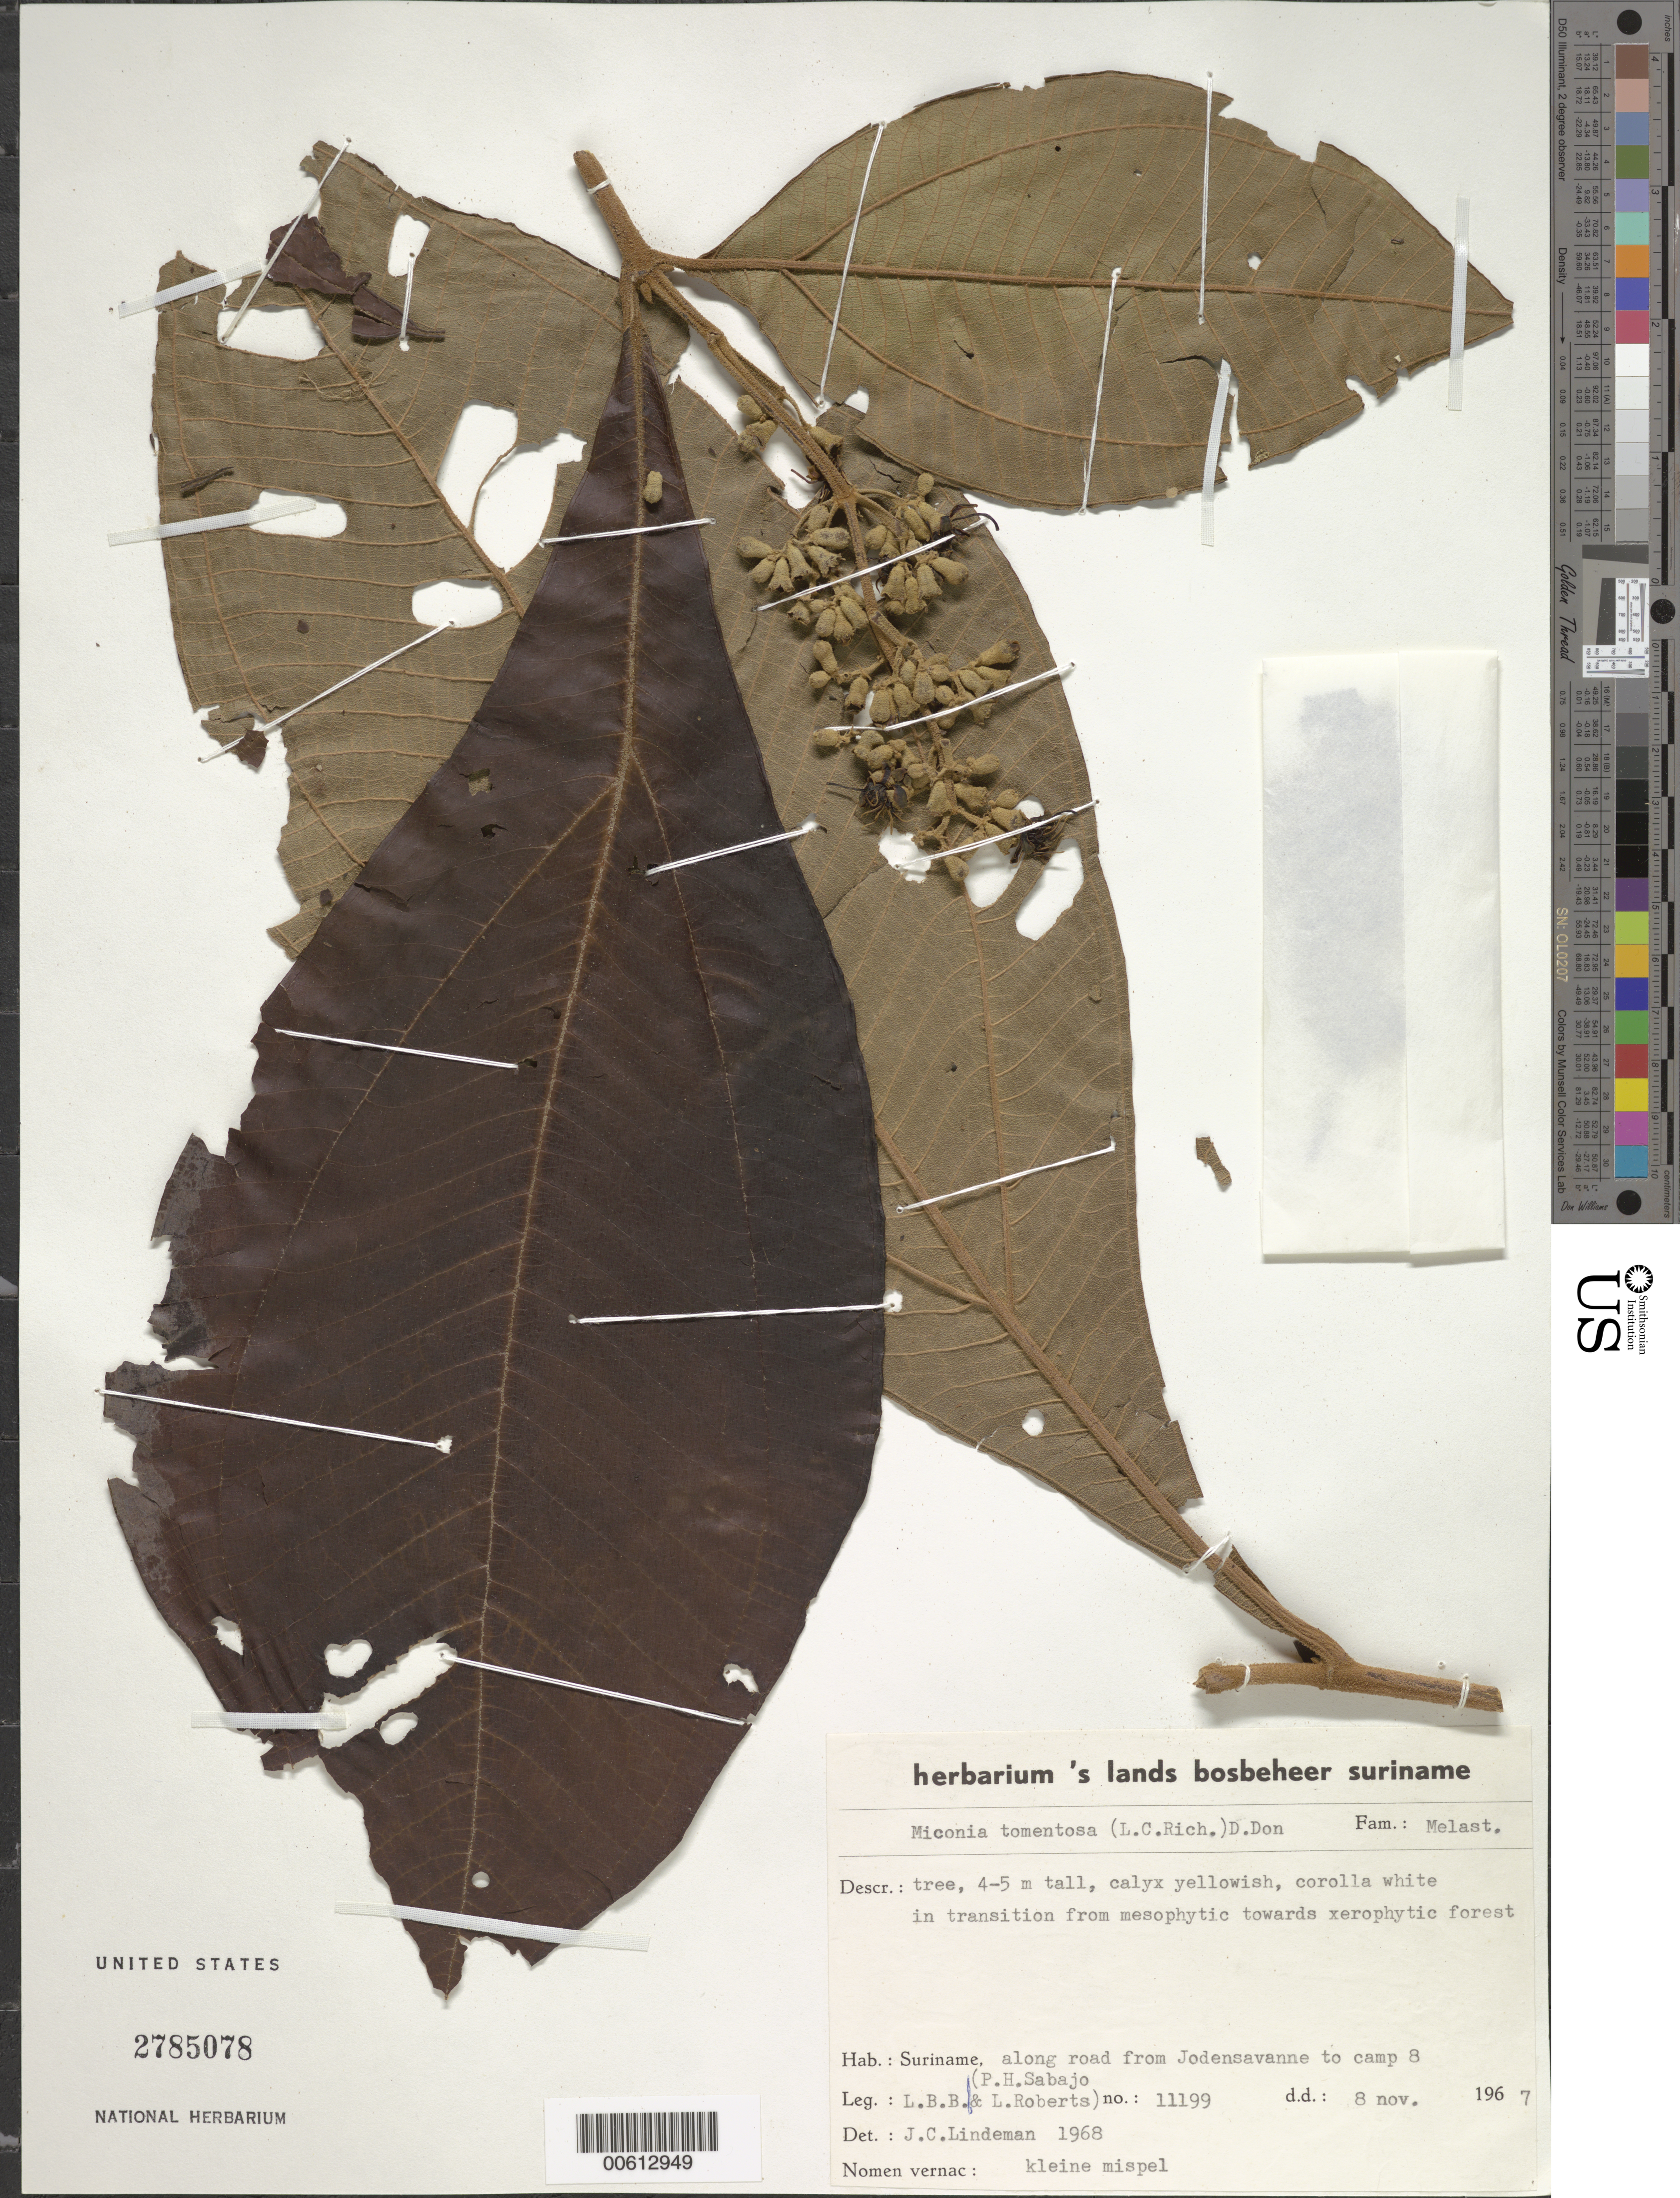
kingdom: Plantae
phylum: Tracheophyta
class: Magnoliopsida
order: Myrtales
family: Melastomataceae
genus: Miconia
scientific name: Miconia tomentosa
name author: (Rich.) D. Don ex DC.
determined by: Lindeman, J. C.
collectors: P. Sabajo & L. Roberts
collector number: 11199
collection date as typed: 8-Nov-67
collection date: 1967-11-08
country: Suriname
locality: Jodensavanne-Mapane kreek area, road to camp 8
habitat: Transition from mesophytic towards xerophytic forest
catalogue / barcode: US 2785078